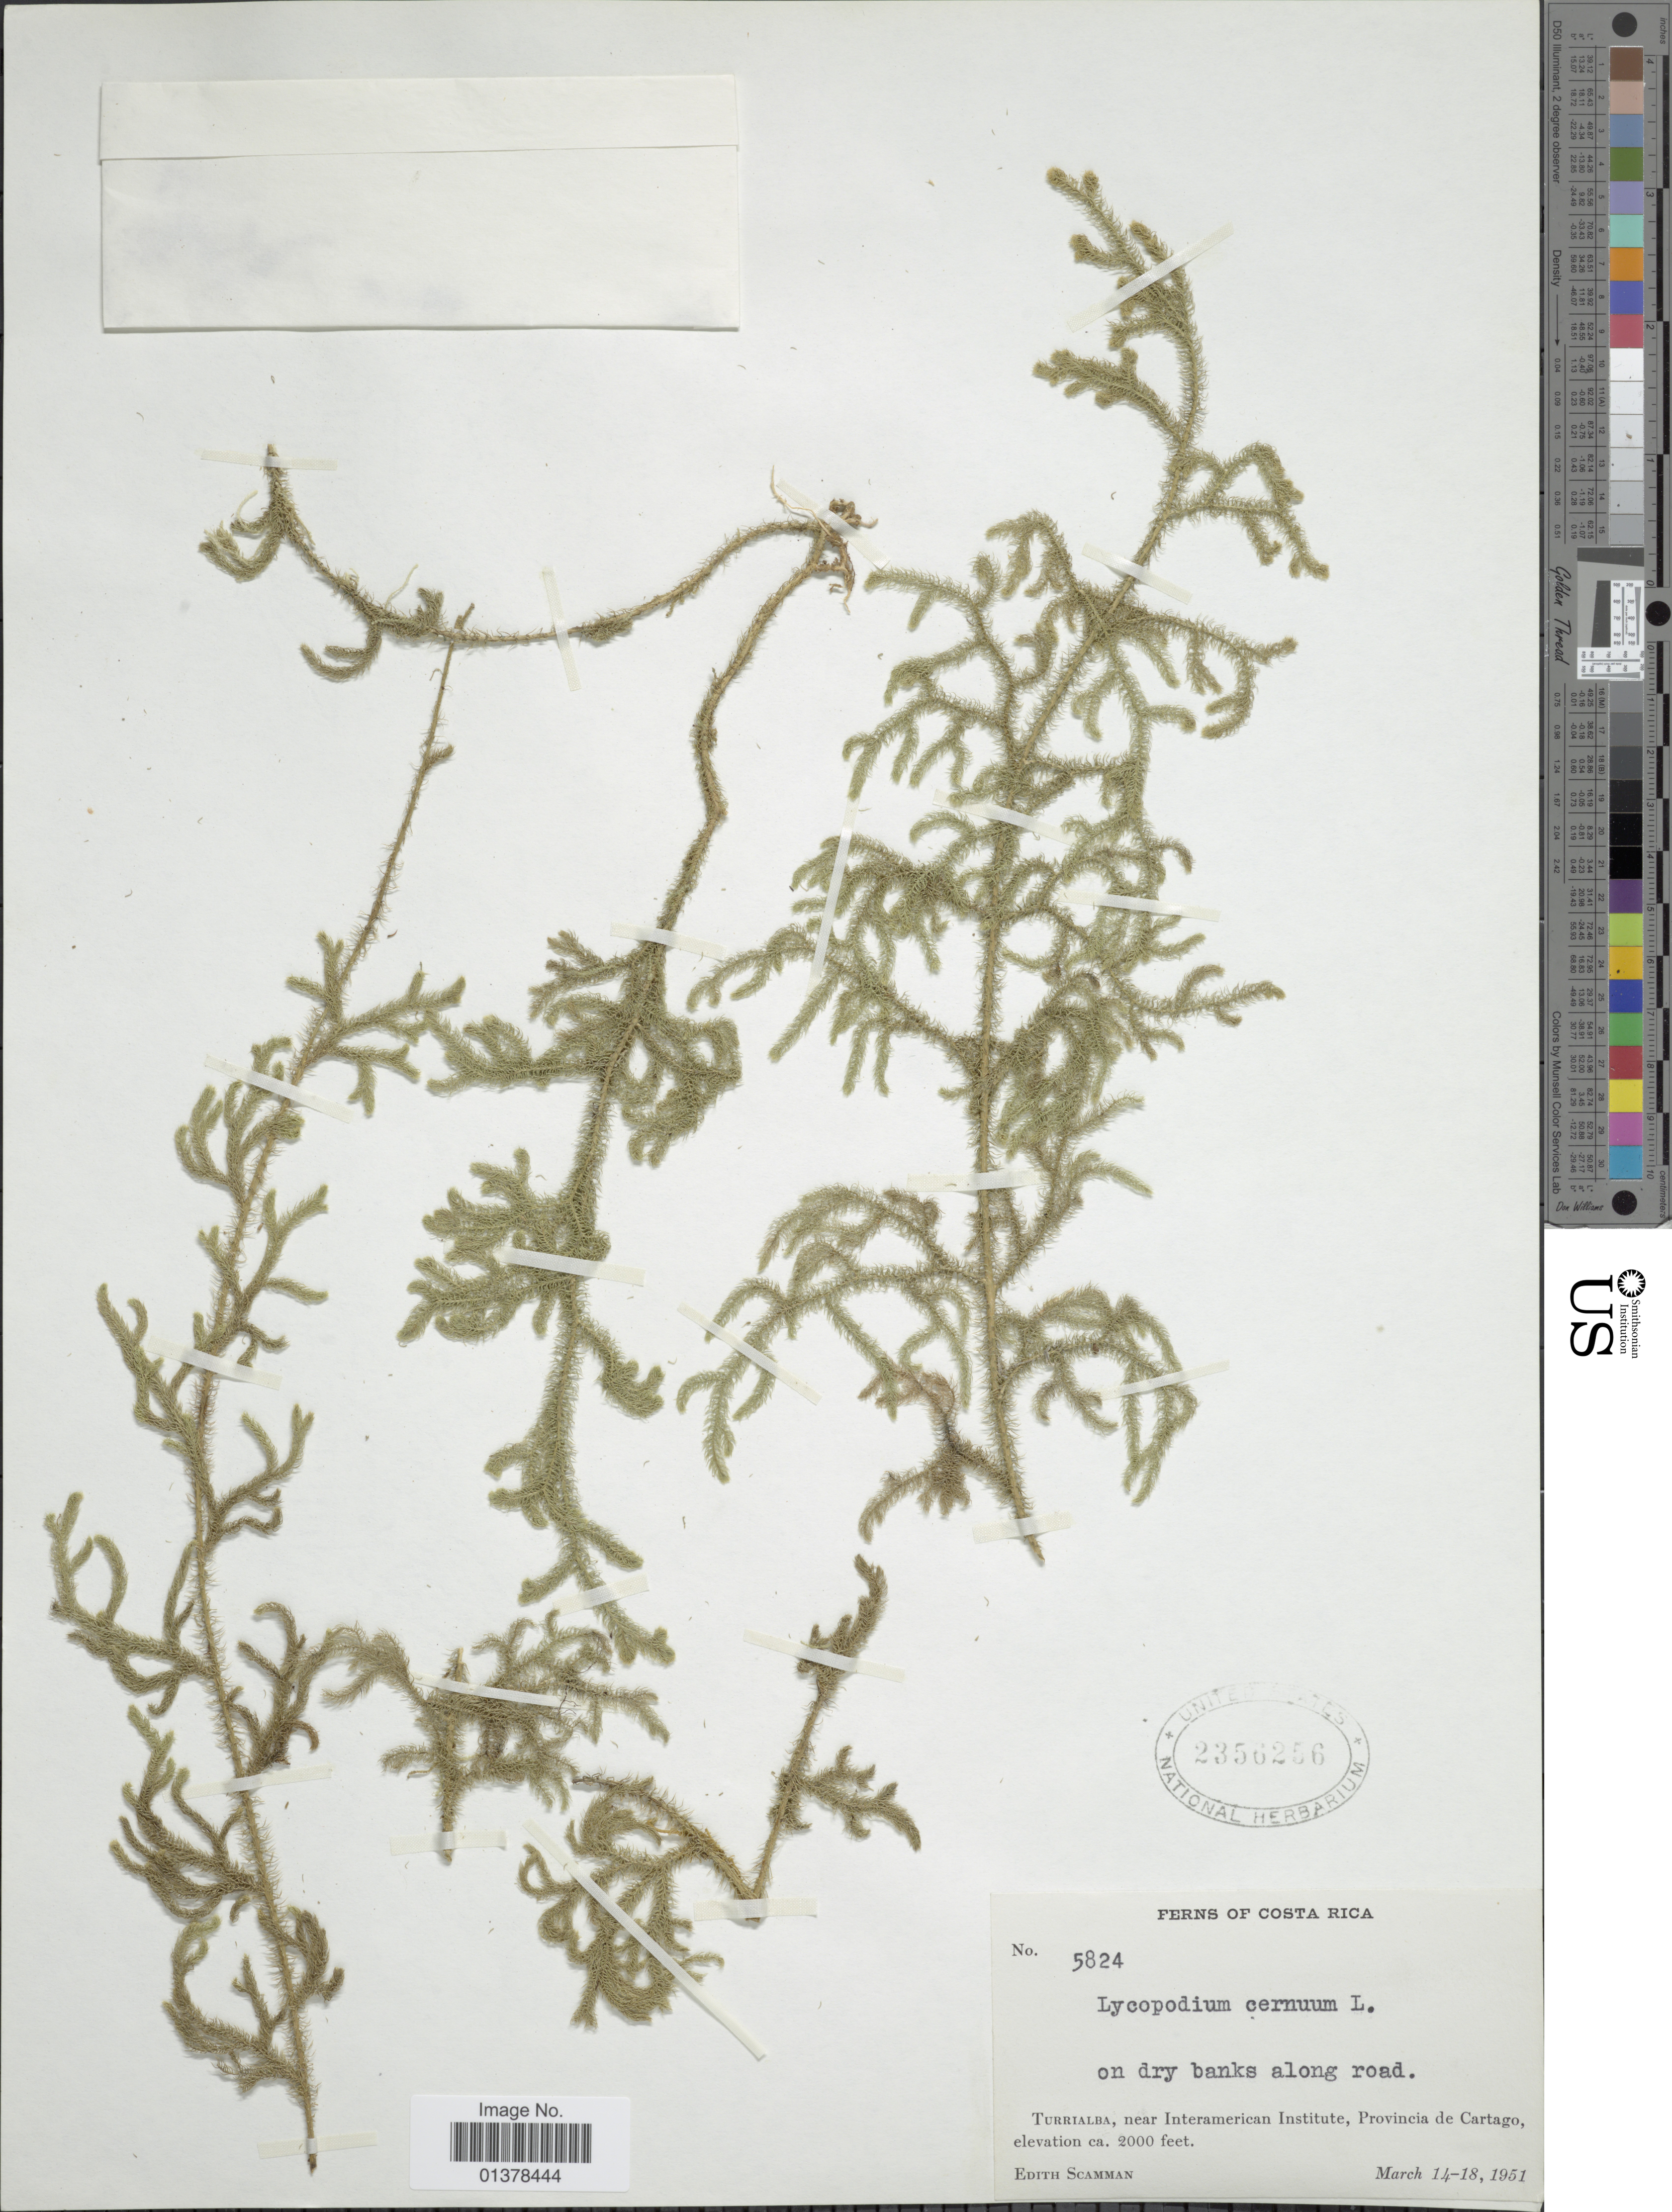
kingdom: Plantae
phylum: Tracheophyta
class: Lycopodiopsida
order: Lycopodiales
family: Lycopodiaceae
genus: Palhinhaea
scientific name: Palhinhaea cernua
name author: (L.) Vasc. & Franco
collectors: E. Scamman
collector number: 5824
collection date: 1951-03-14/1951-03-18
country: Costa Rica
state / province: Cartago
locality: Turrialba, near Interamerican Institute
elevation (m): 610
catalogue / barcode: US 2356256